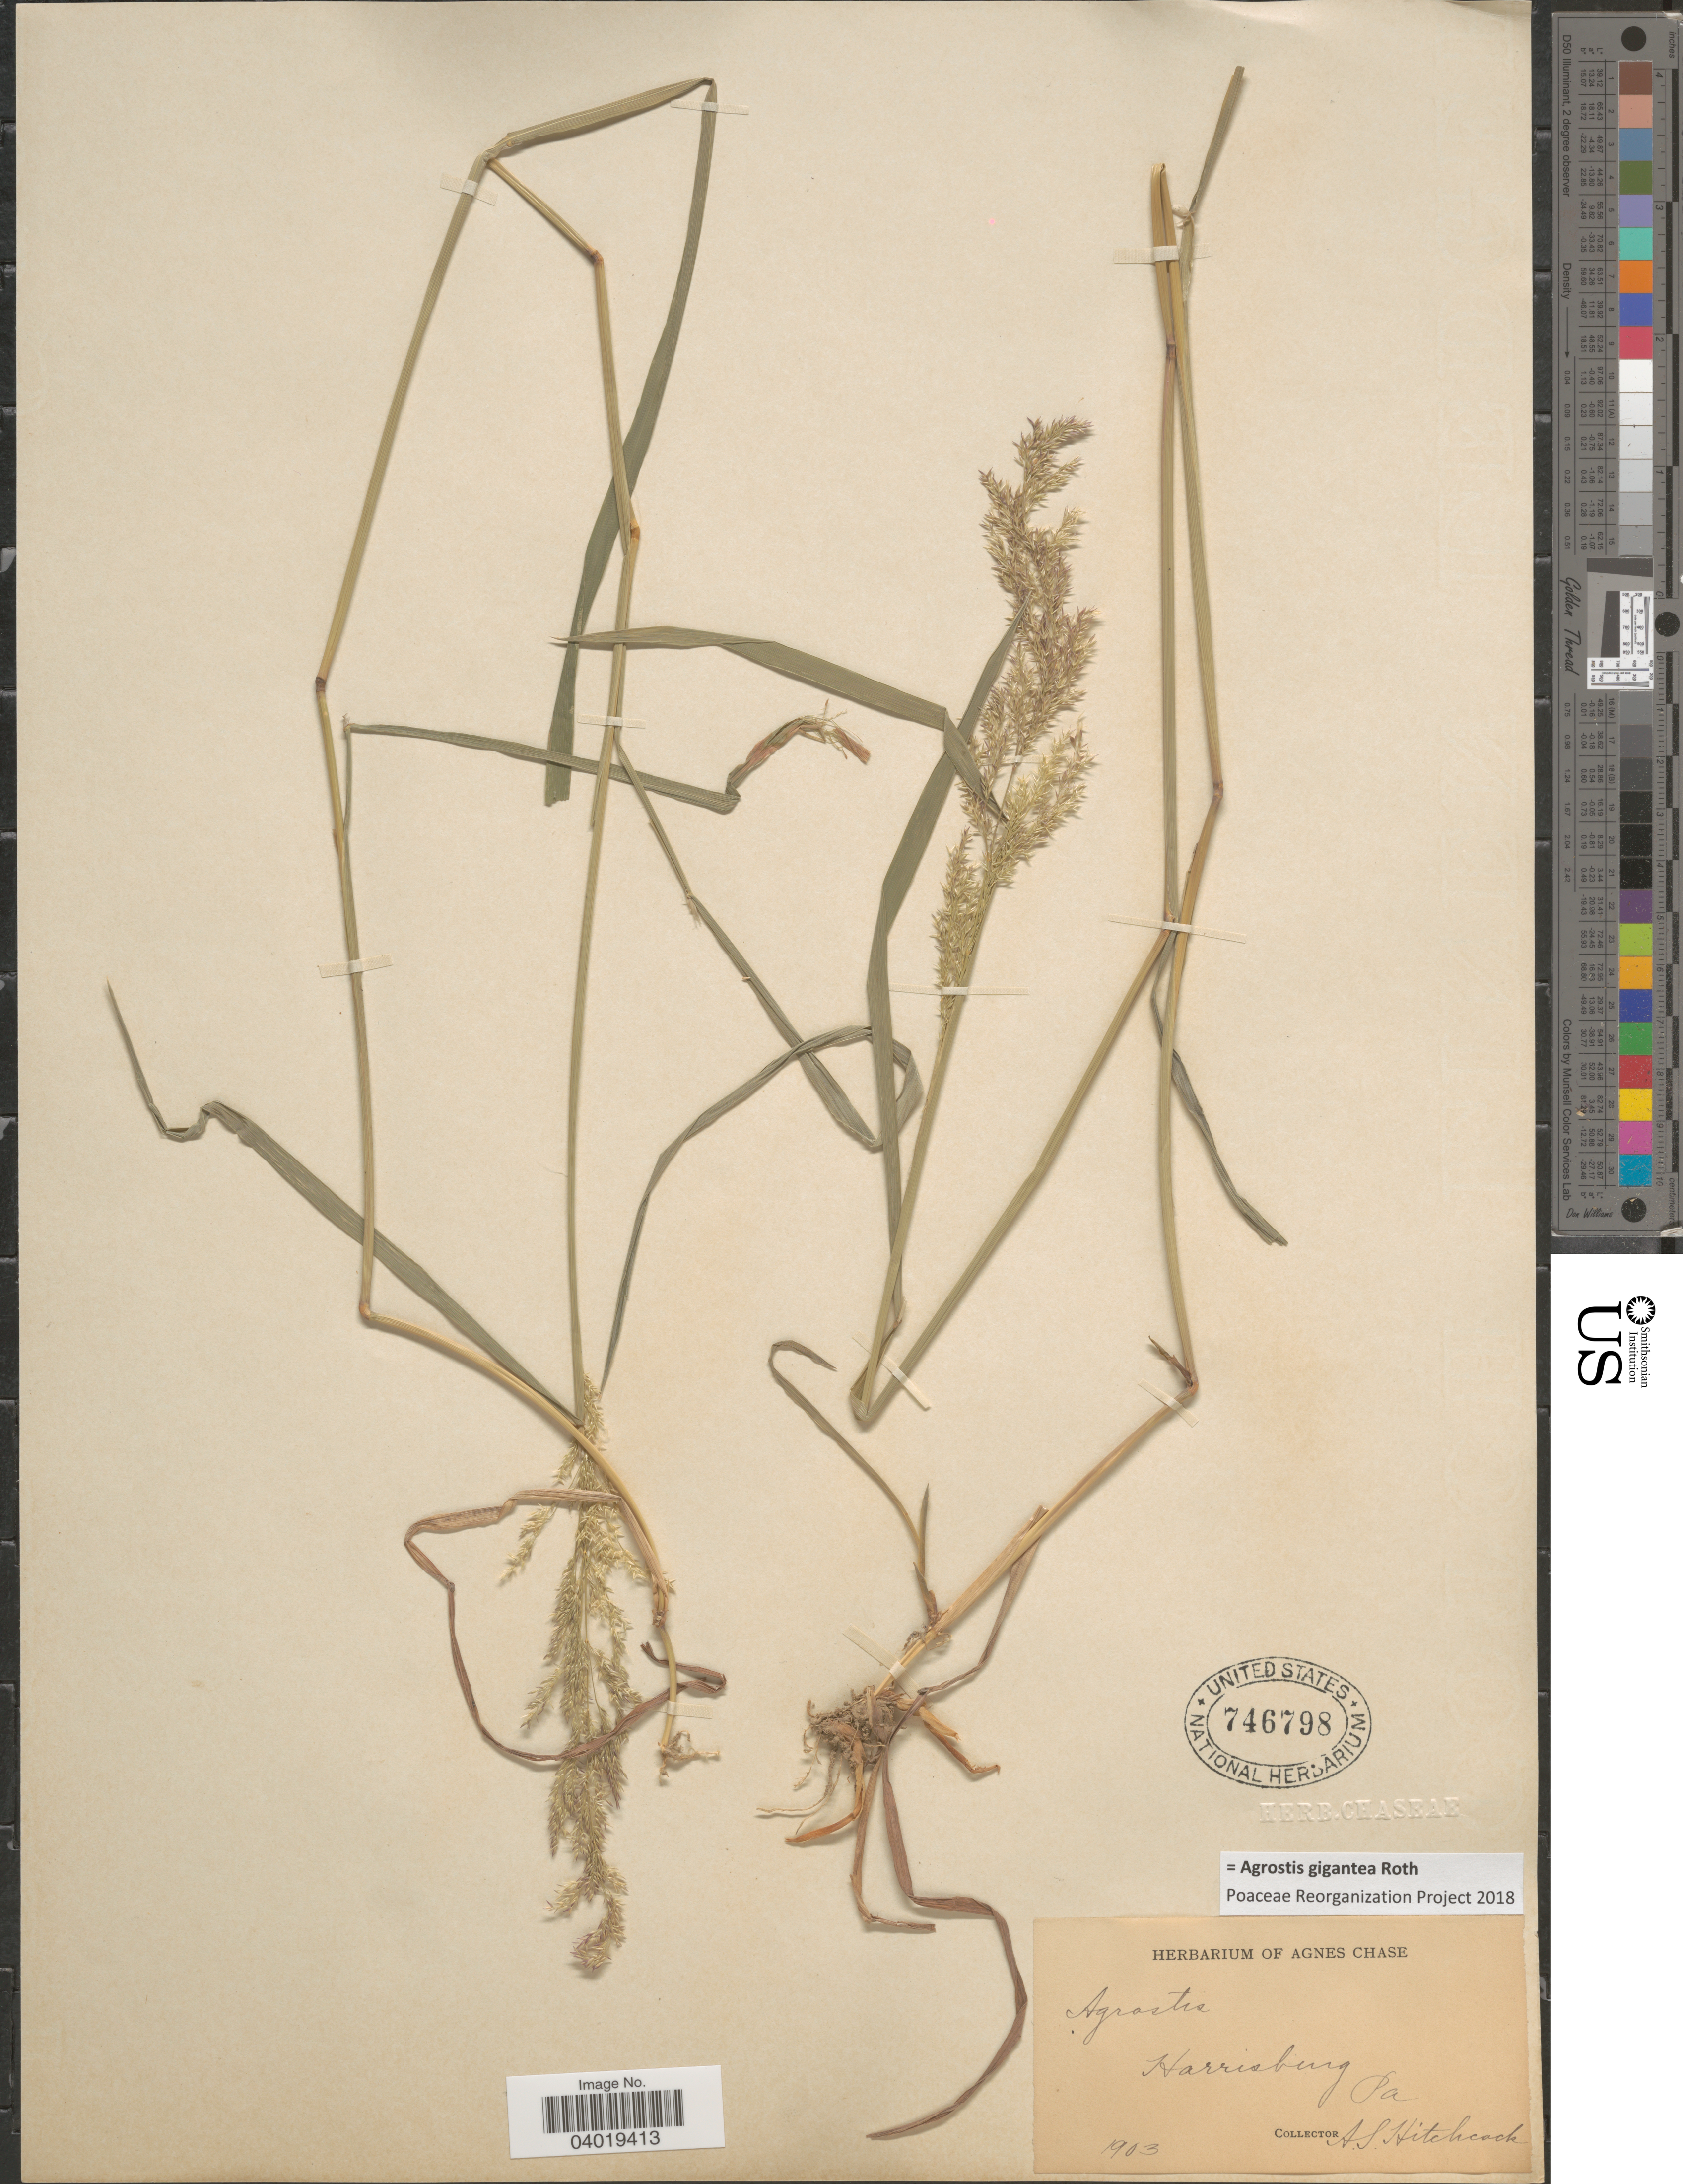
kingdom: Plantae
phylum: Tracheophyta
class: Liliopsida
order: Poales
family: Poaceae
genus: Agrostis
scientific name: Agrostis gigantea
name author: Roth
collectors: A. S. Hitchcock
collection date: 1903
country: United States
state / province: Pennsylvania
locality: Harrisburg.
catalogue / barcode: US 746798